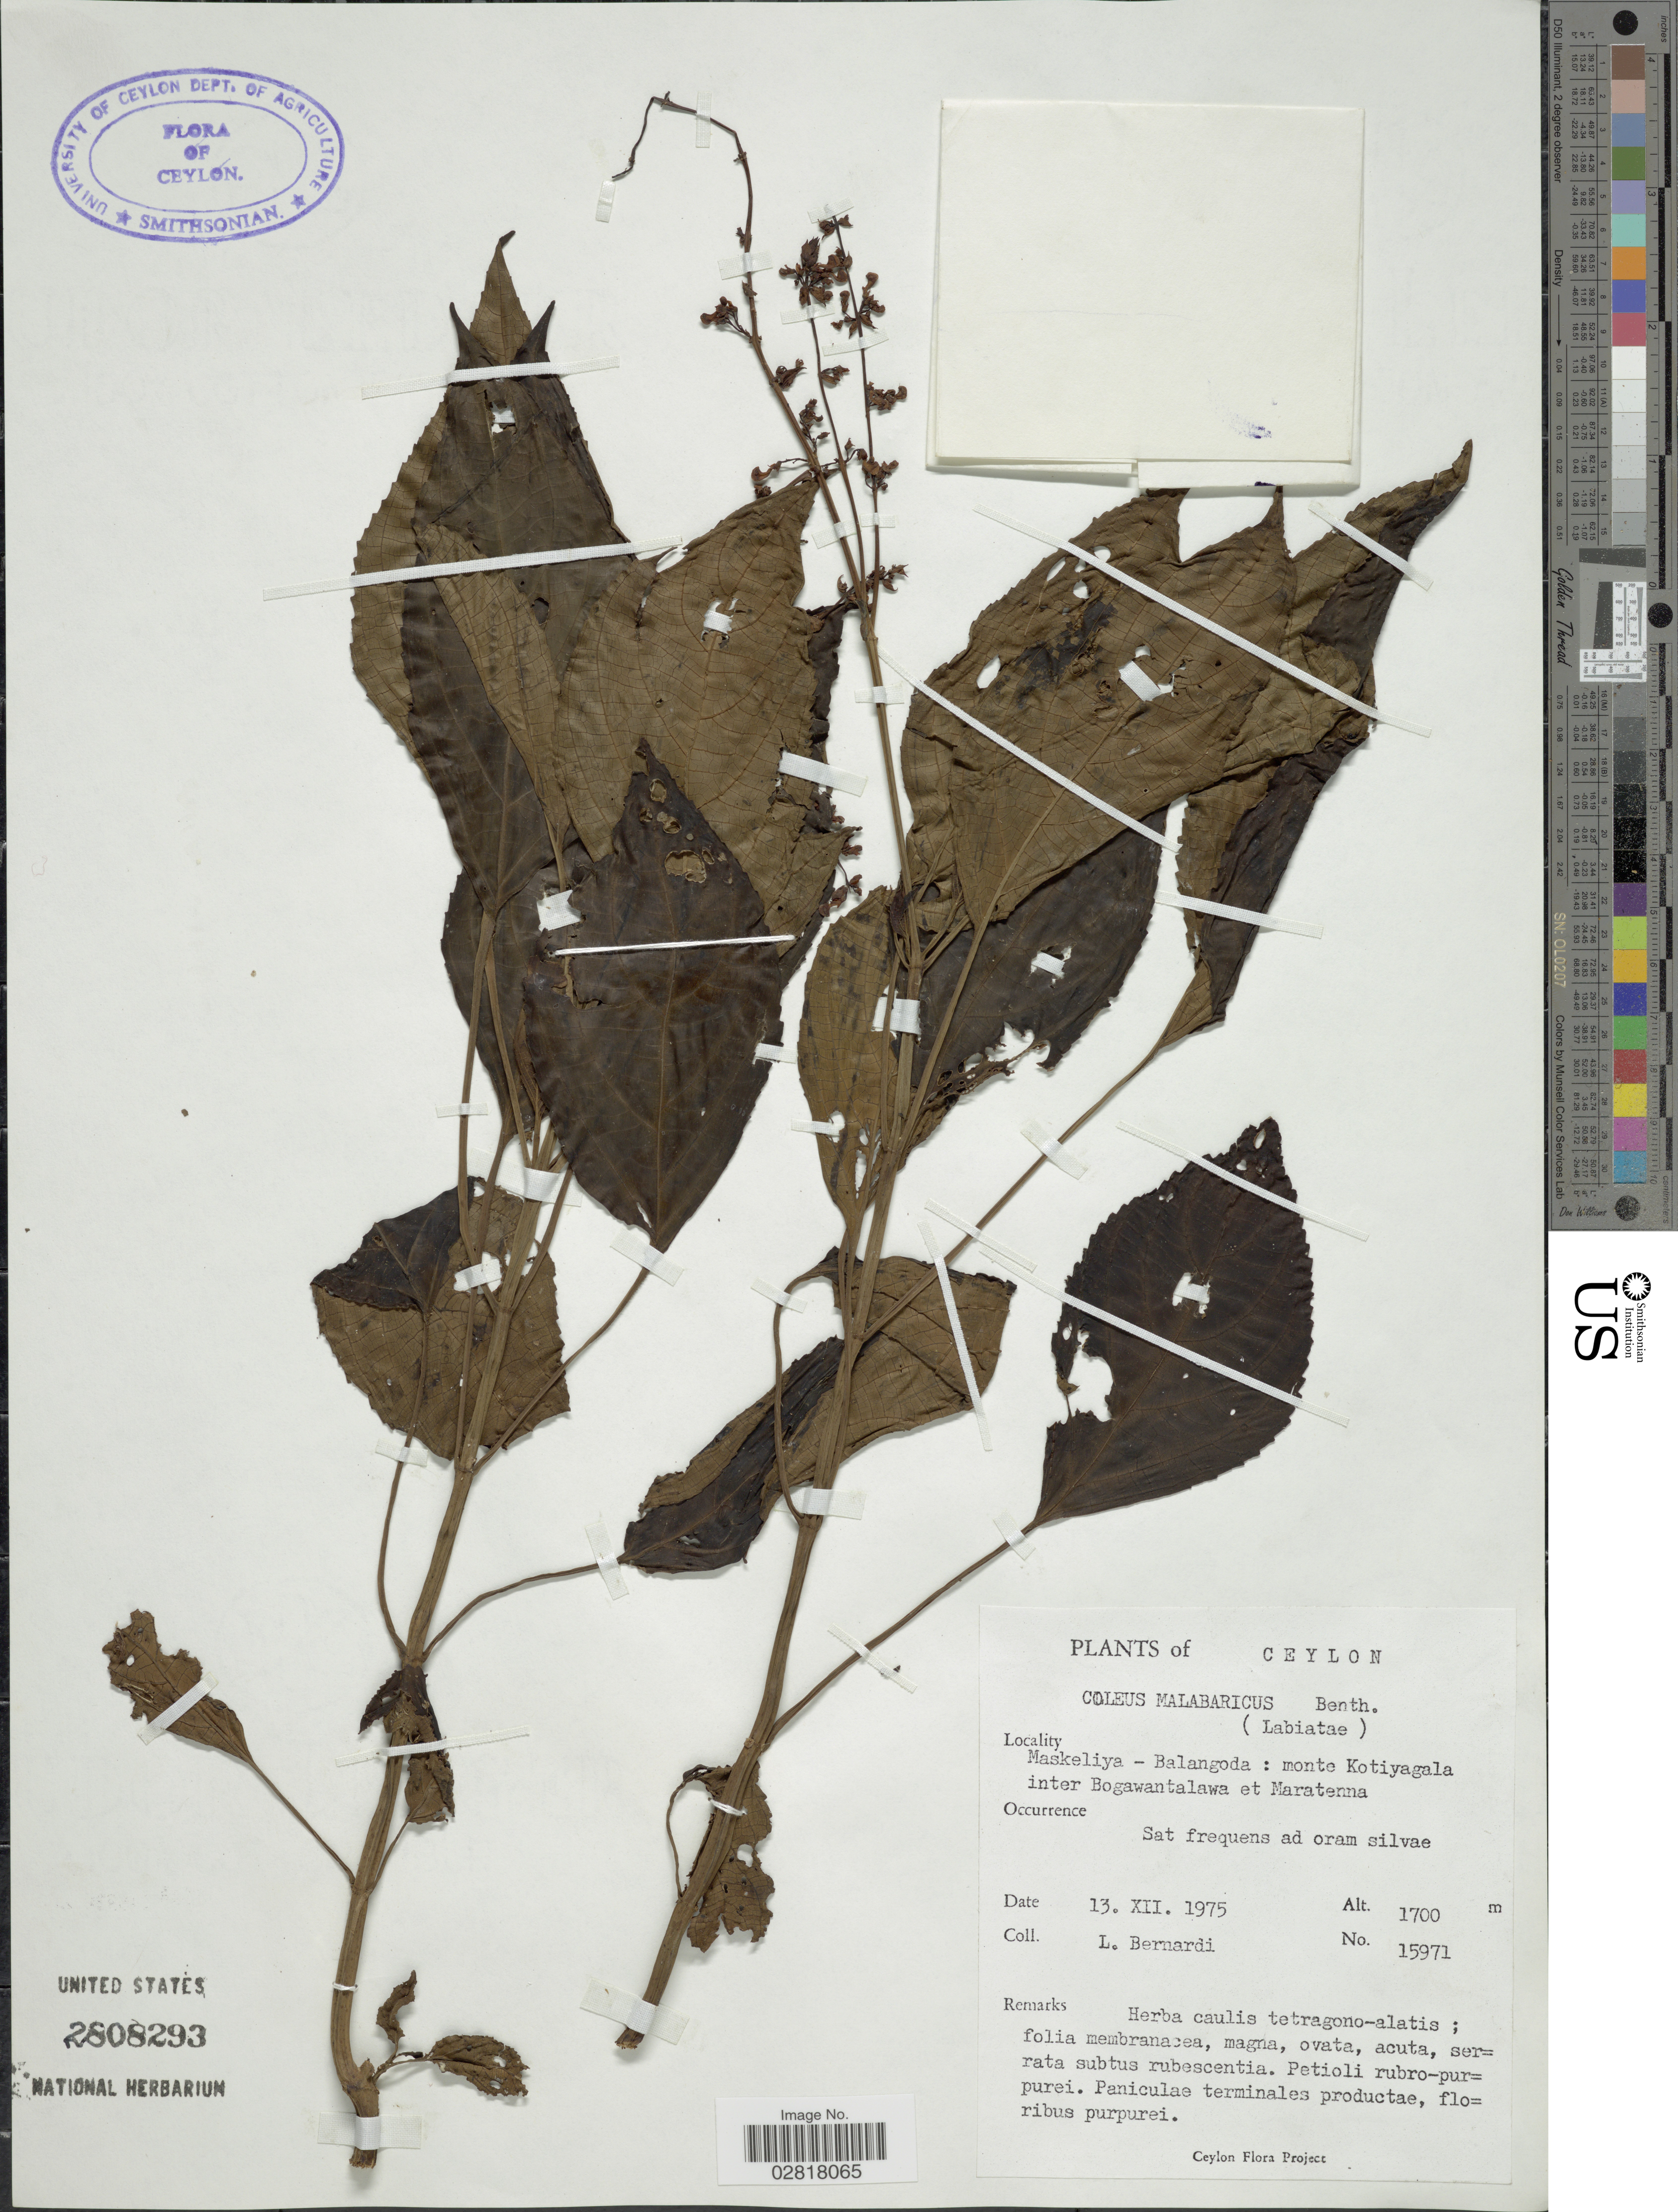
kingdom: Plantae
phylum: Tracheophyta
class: Magnoliopsida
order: Lamiales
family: Lamiaceae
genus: Plectranthus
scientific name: Plectranthus malabaricus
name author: (Benth.) R.H. Willemse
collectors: L. Bernardi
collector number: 15971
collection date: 1975-12-13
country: Sri Lanka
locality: Ceylon, Maskeliya-Balangoda: monte Kotiyagala inter Bogawantalawa et Maratenna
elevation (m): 1700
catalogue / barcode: US 2808293